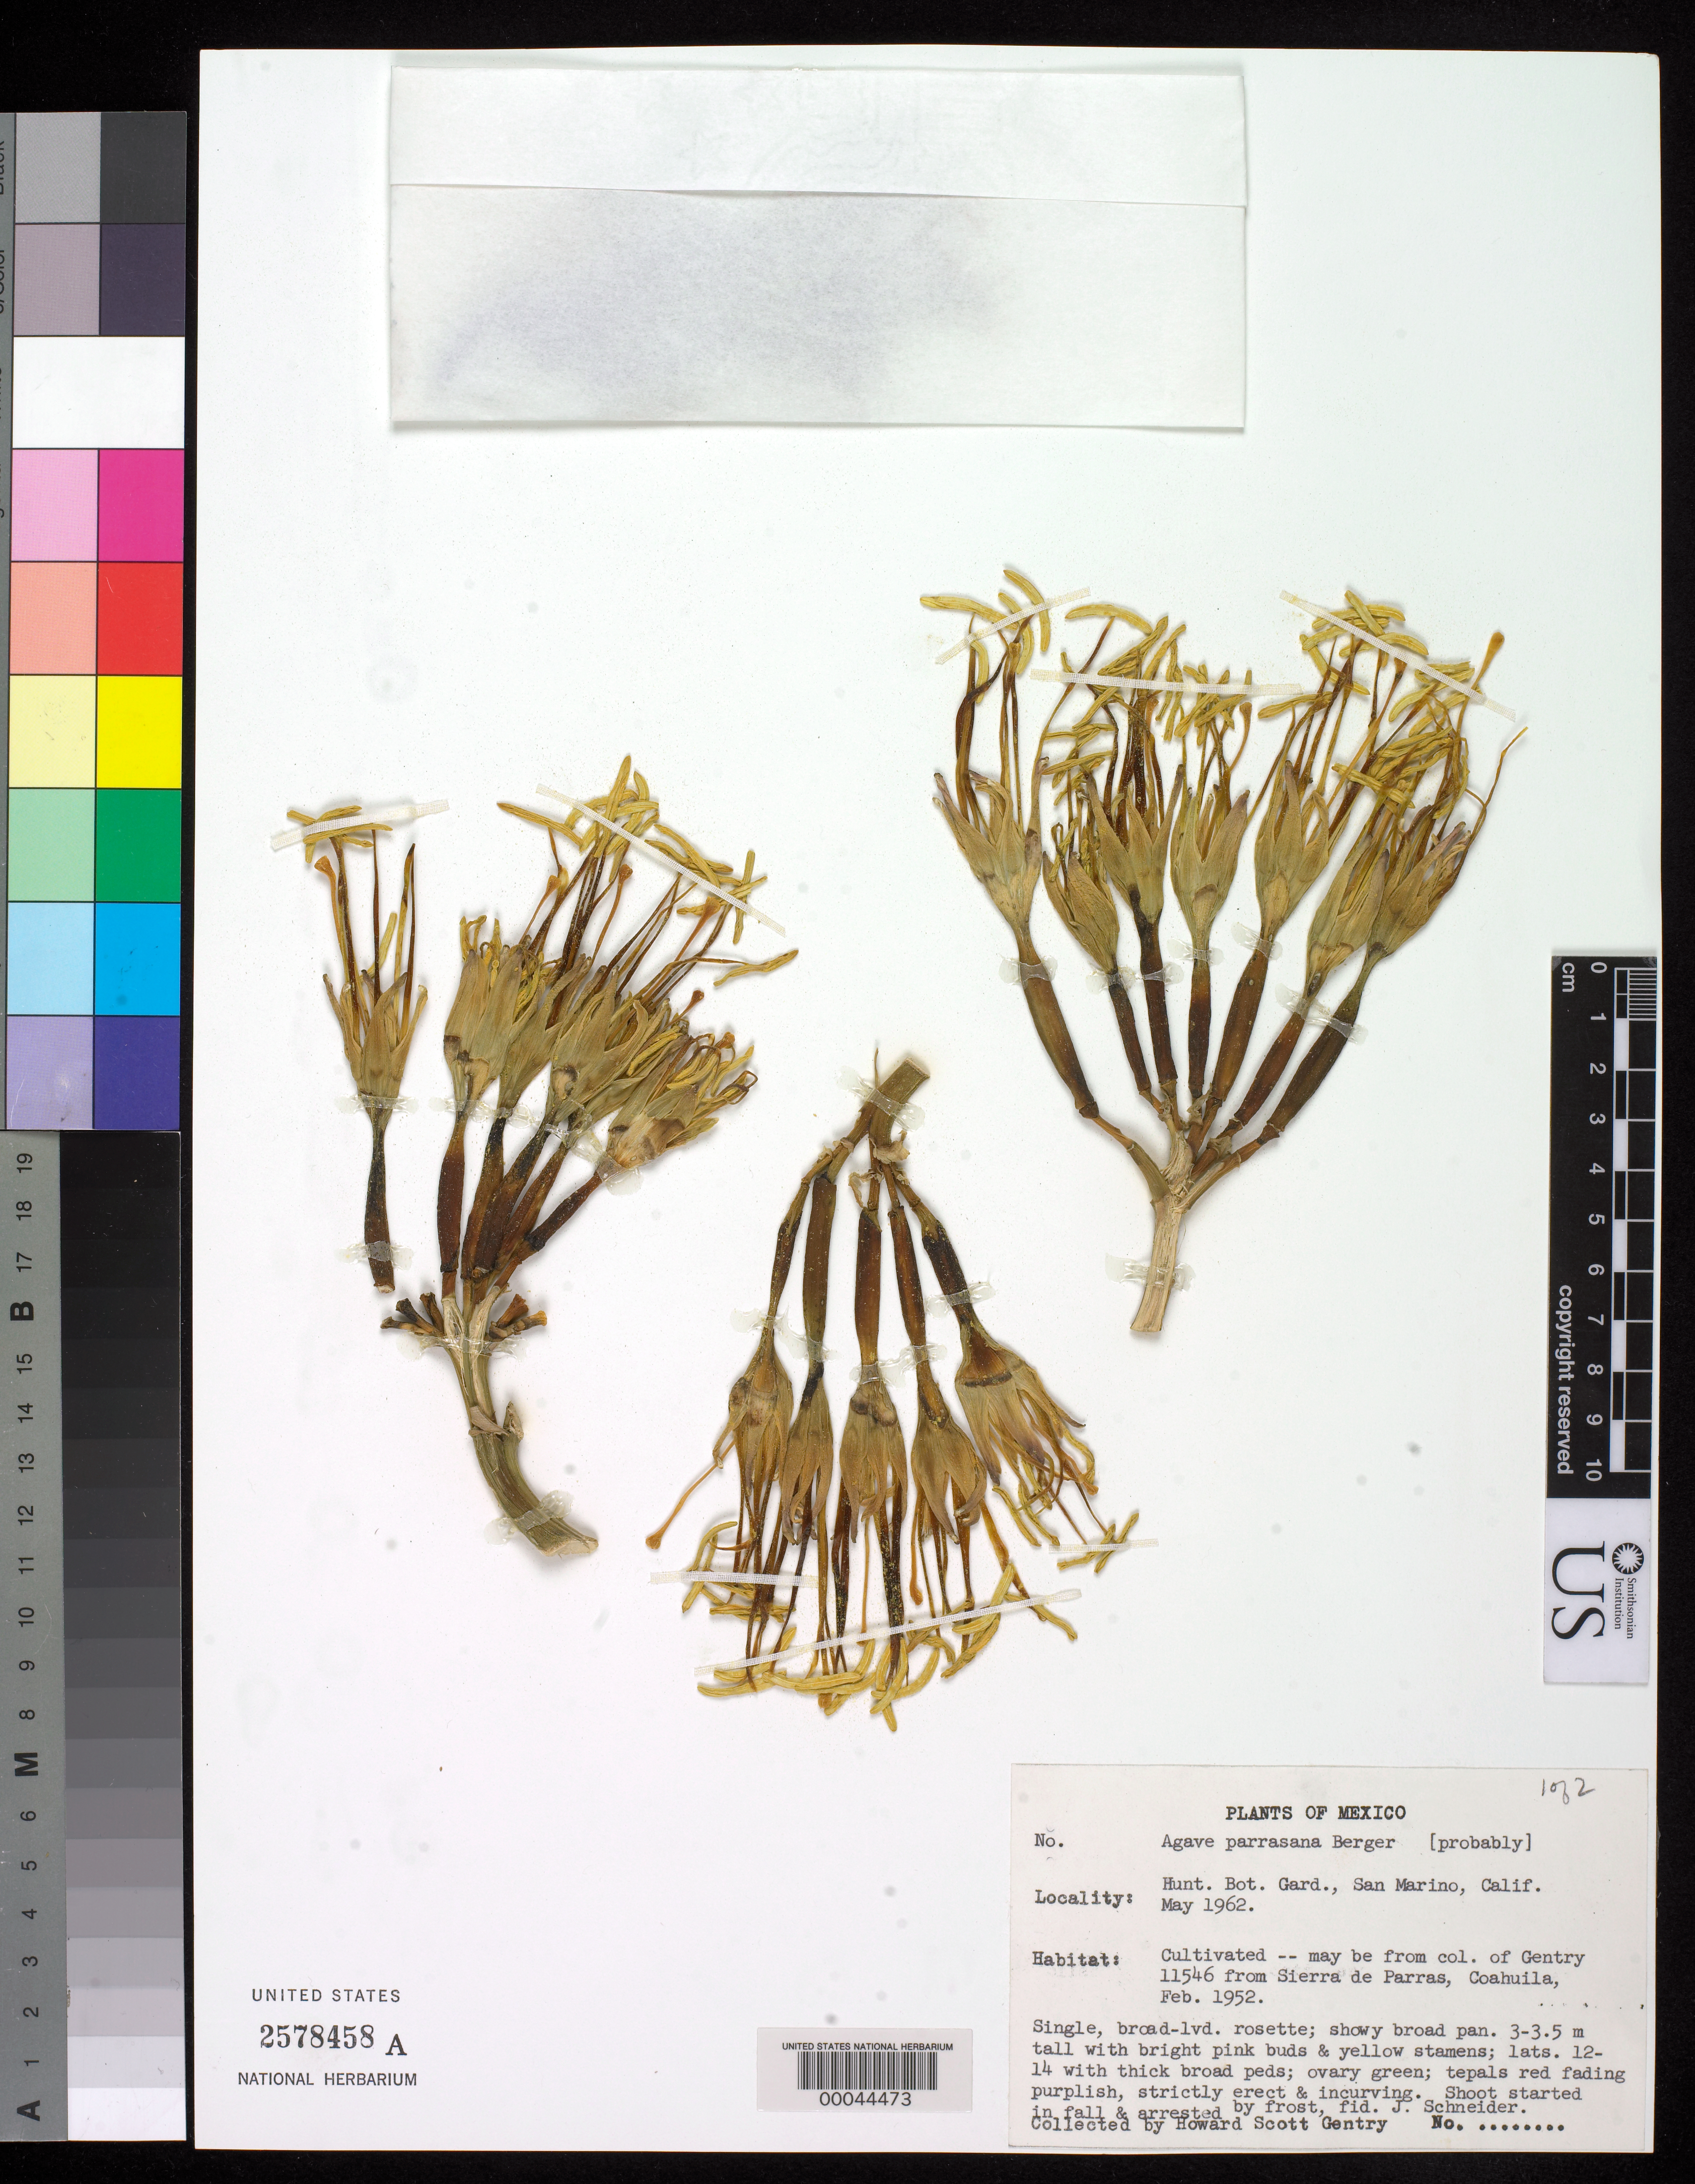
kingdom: Plantae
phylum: Tracheophyta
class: Liliopsida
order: Asparagales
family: Asparagaceae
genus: Agave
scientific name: Agave parrasana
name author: A. Berger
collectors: H. S. Gentry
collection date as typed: May 1962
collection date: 1962-05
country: Mexico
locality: E of Monserrat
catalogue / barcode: US 2578458A